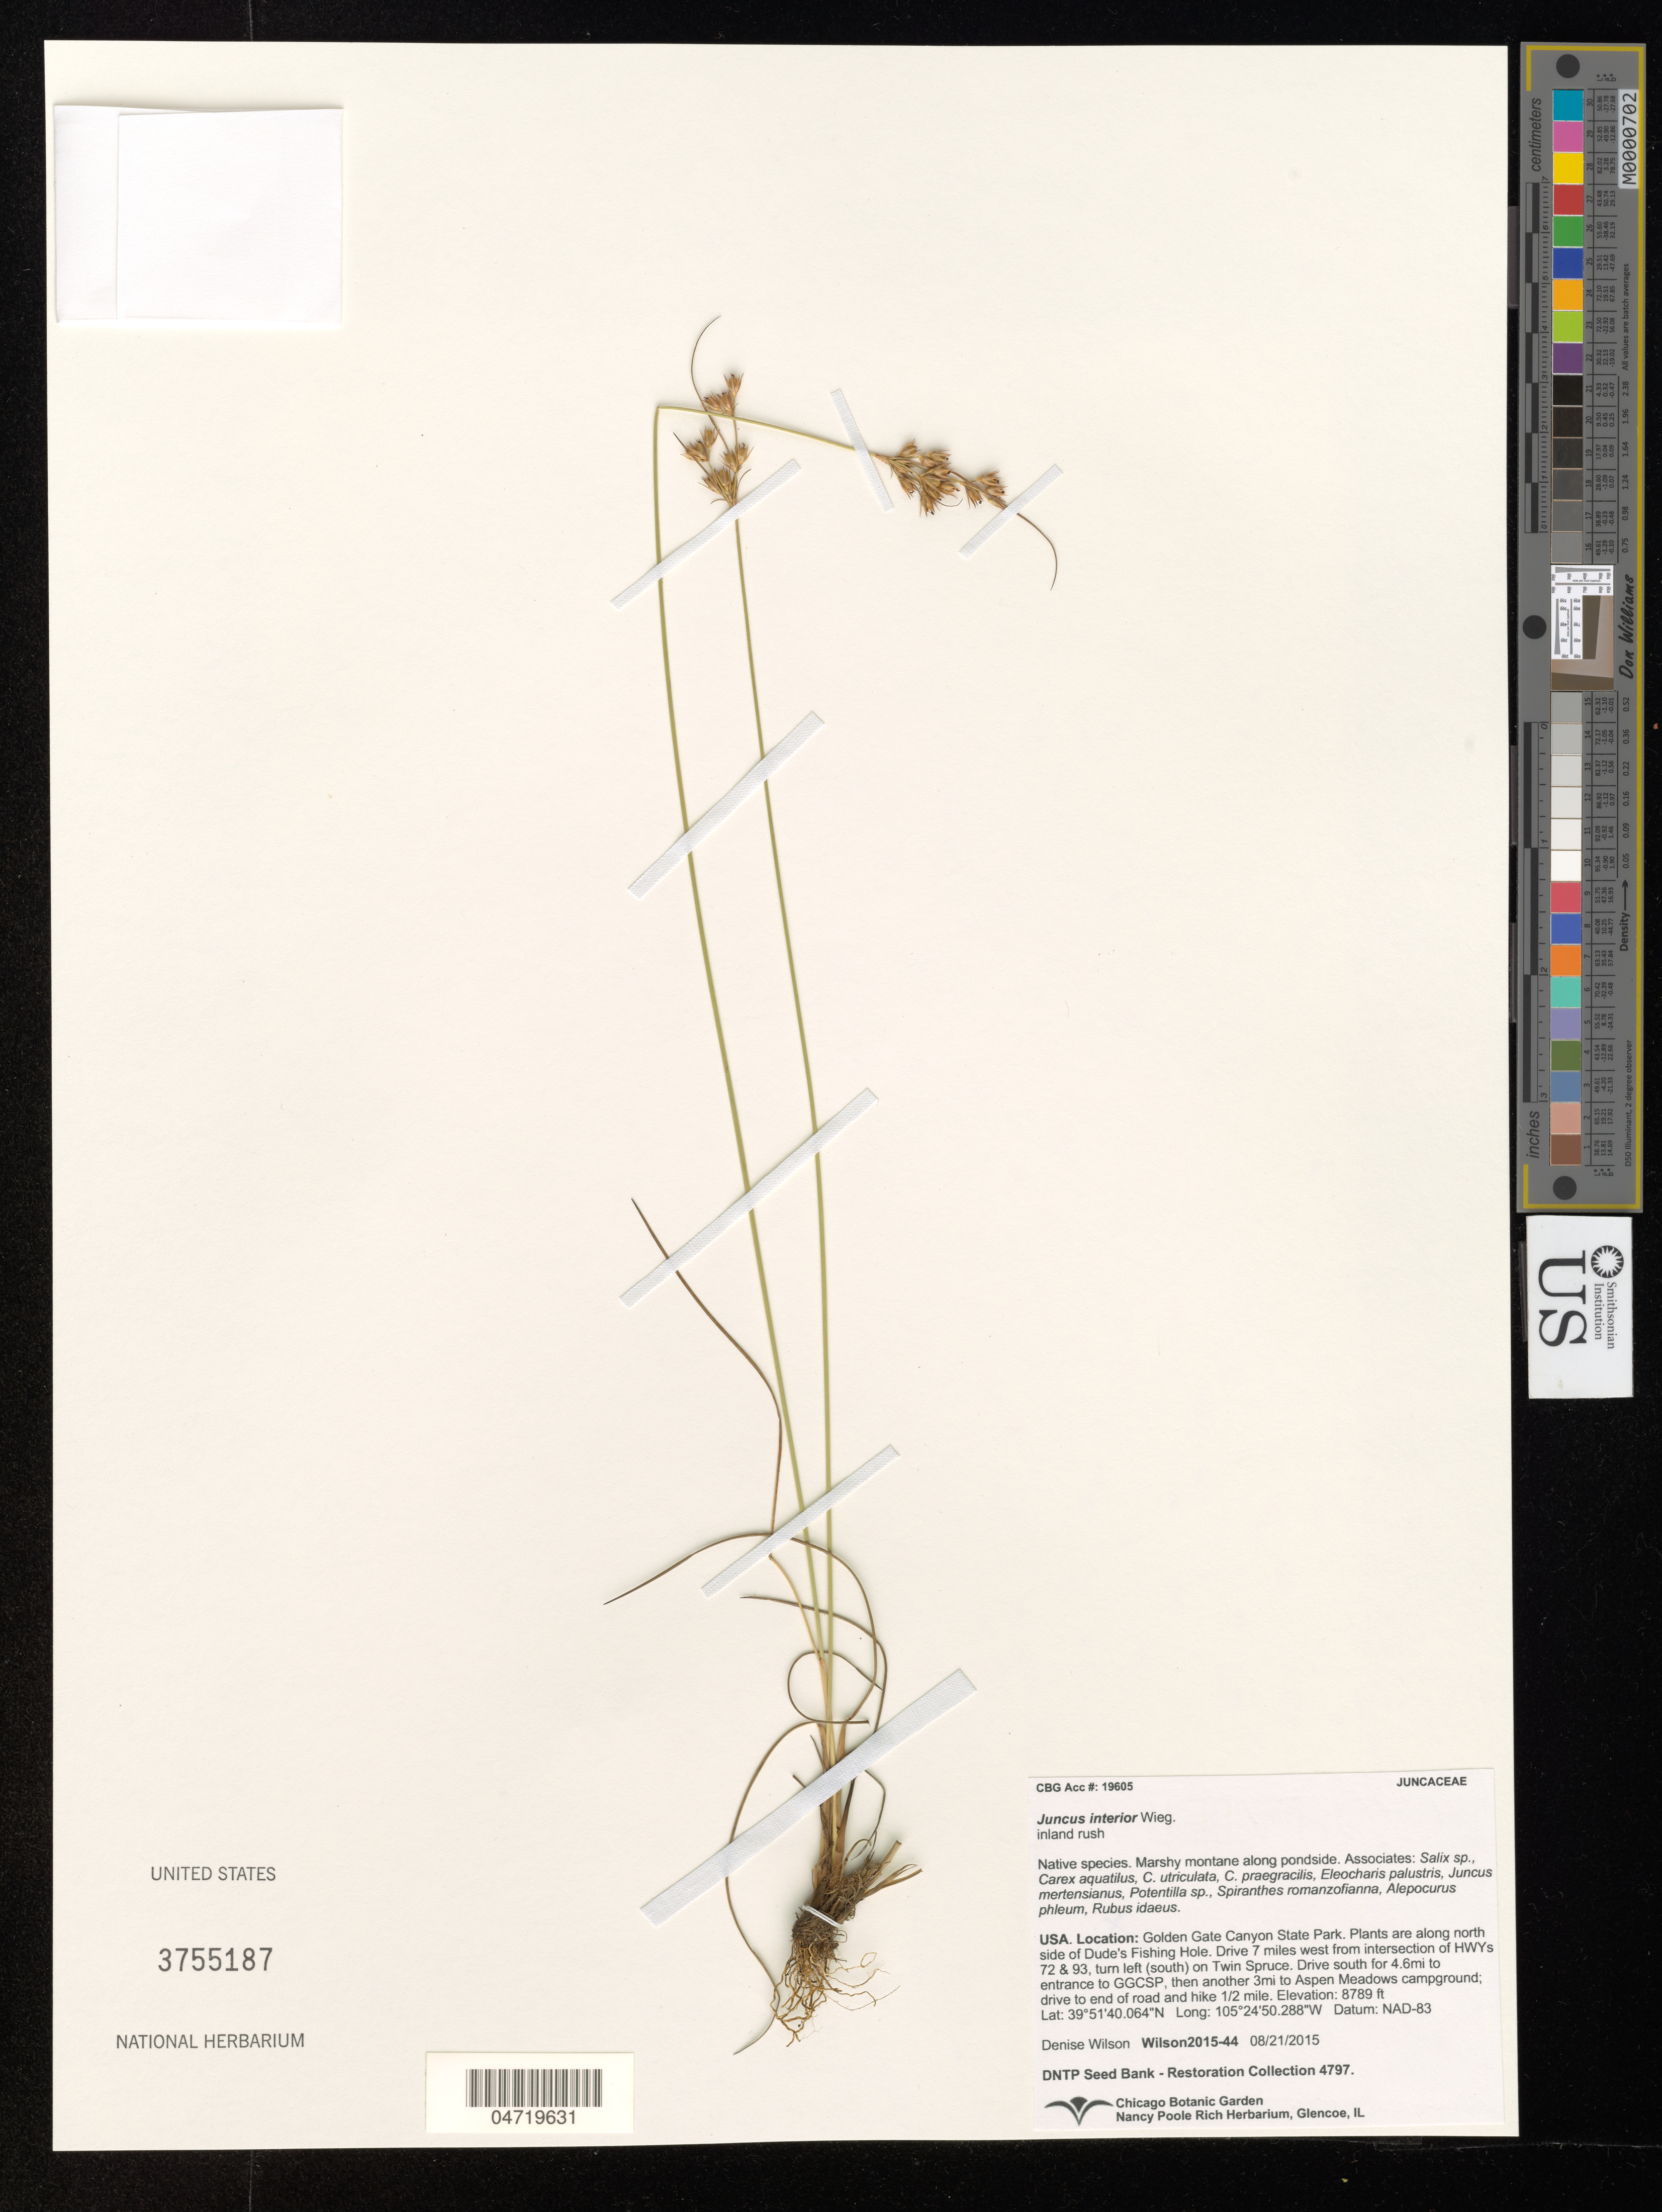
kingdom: Plantae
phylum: Tracheophyta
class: Liliopsida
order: Poales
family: Juncaceae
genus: Juncus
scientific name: Juncus interior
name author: Wiegand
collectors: D. Wilson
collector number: Wilson2015-44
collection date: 2015-08-21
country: United States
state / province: Colorado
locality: Golden Gate Canyon State Park. Plants are along north side of Dude's Fishing Hole. Drive 7 miles west from intersection of HWYs 72 & 93, turn left (south) on Twin Spruce. Drive south for 4.6mi to entrance to GGCSP, then another 3mi to Aspen Meadows campground; drive to end of road and hike ½ mile.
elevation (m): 2679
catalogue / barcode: US 3755187